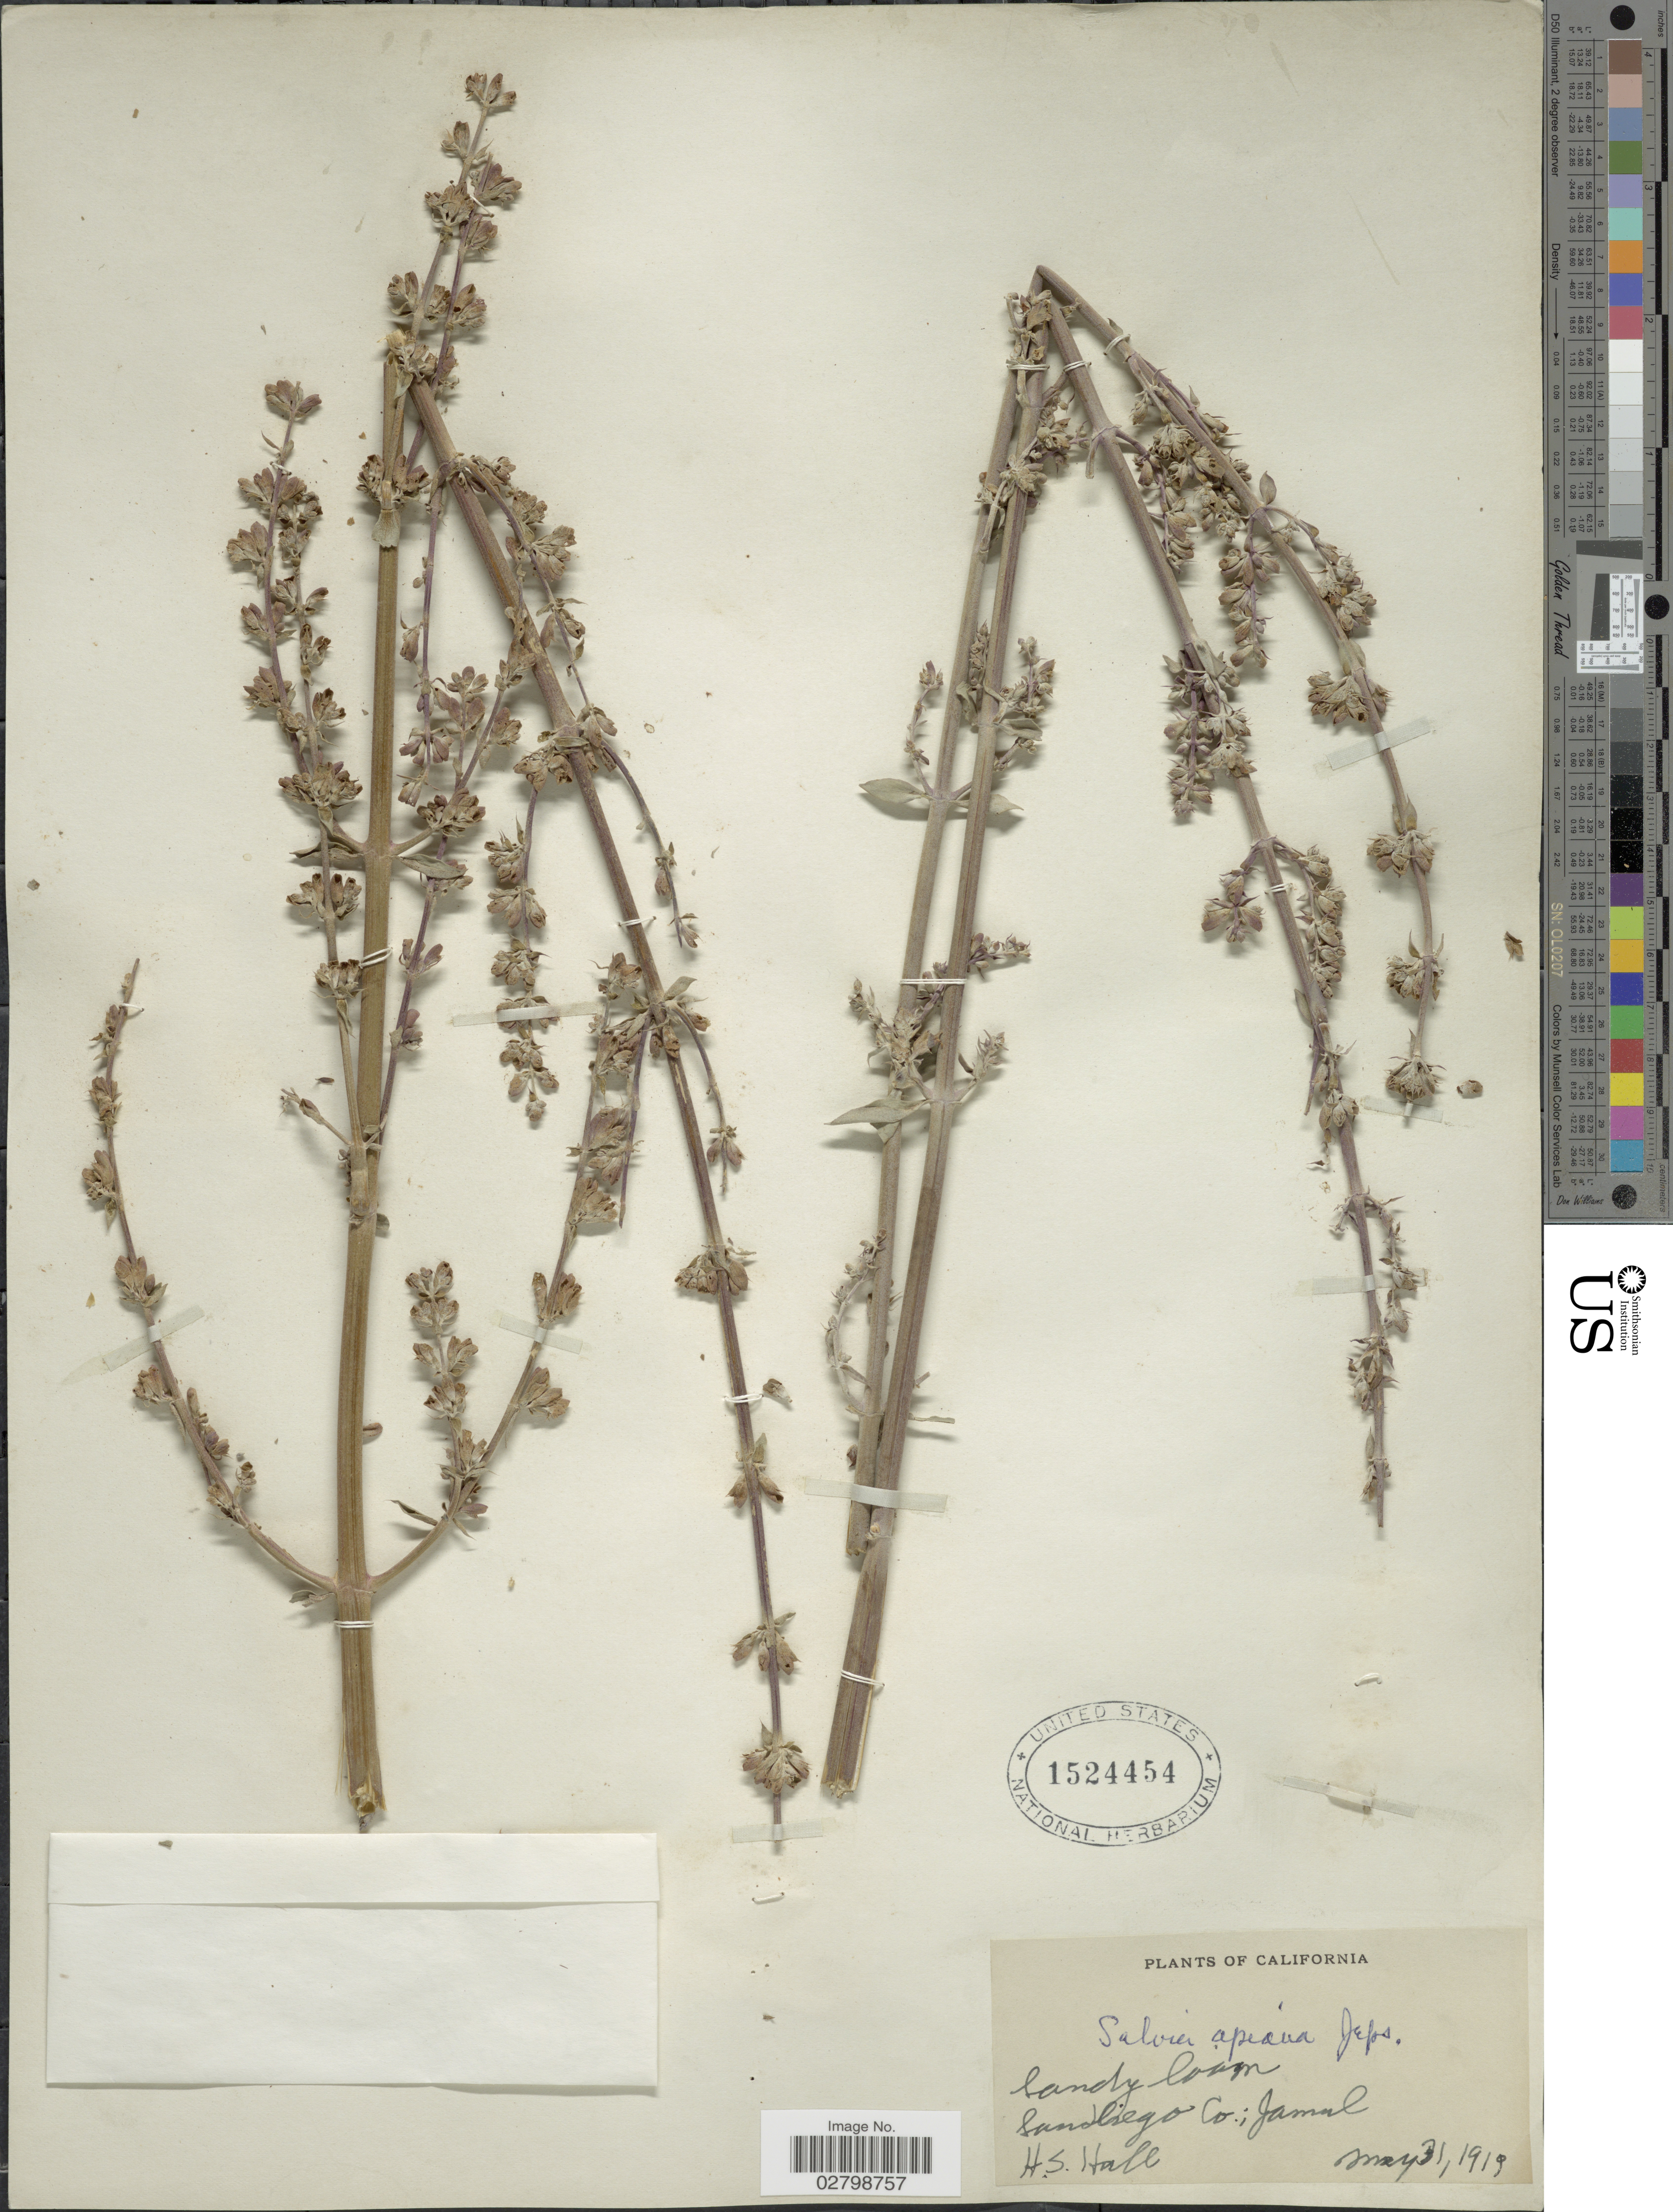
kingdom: Plantae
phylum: Tracheophyta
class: Magnoliopsida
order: Lamiales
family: Lamiaceae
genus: Salvia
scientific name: Salvia apiana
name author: Jeps.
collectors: H. Hall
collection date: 1919-05-31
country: United States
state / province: California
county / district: San Diego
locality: San Diego Co.; Jamal.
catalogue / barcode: US 1524454